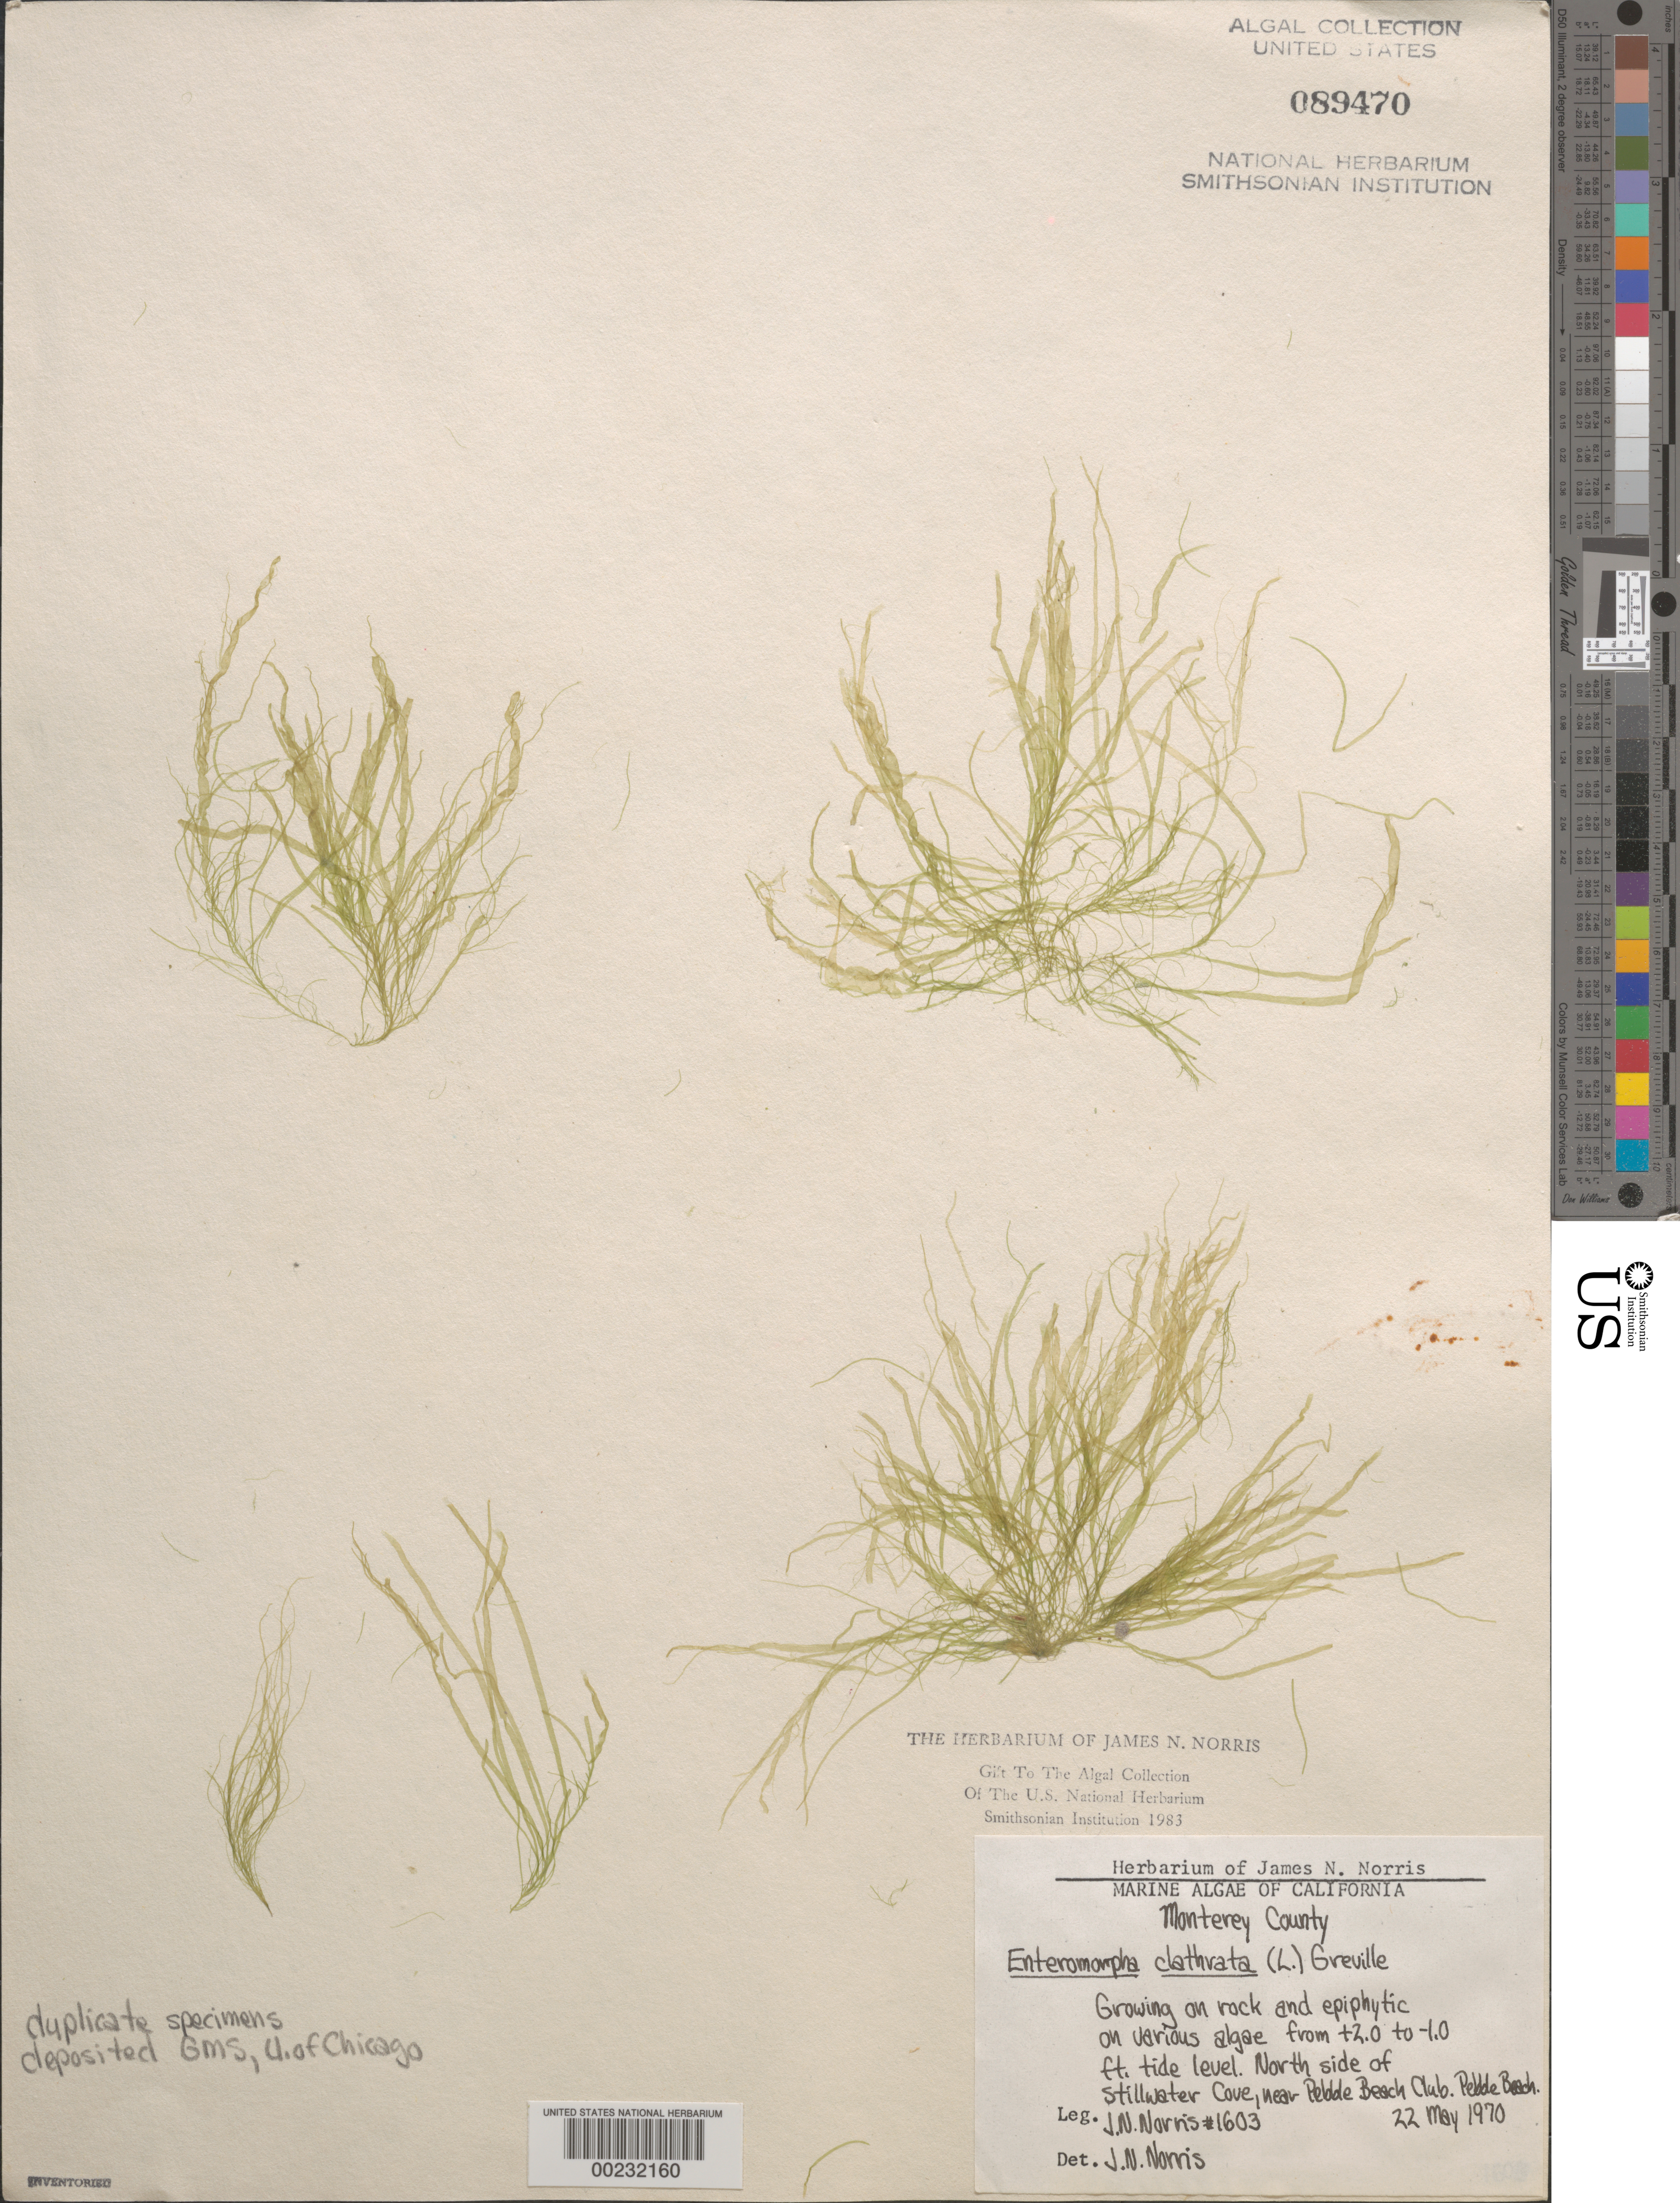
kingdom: Plantae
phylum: Chlorophyta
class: Ulvophyceae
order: Cladophorales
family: Cladophoraceae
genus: Cladophora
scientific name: Cladophora vagabunda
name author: (L.) C. Hoek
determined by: Algae name updating Project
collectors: J. N. Norris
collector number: JN-1603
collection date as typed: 22 May 1970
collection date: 1970-05-22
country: United States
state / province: California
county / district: Monterey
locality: Stillwater Cove, near Pebble Beach Club, Pebble Beach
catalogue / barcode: US 89470